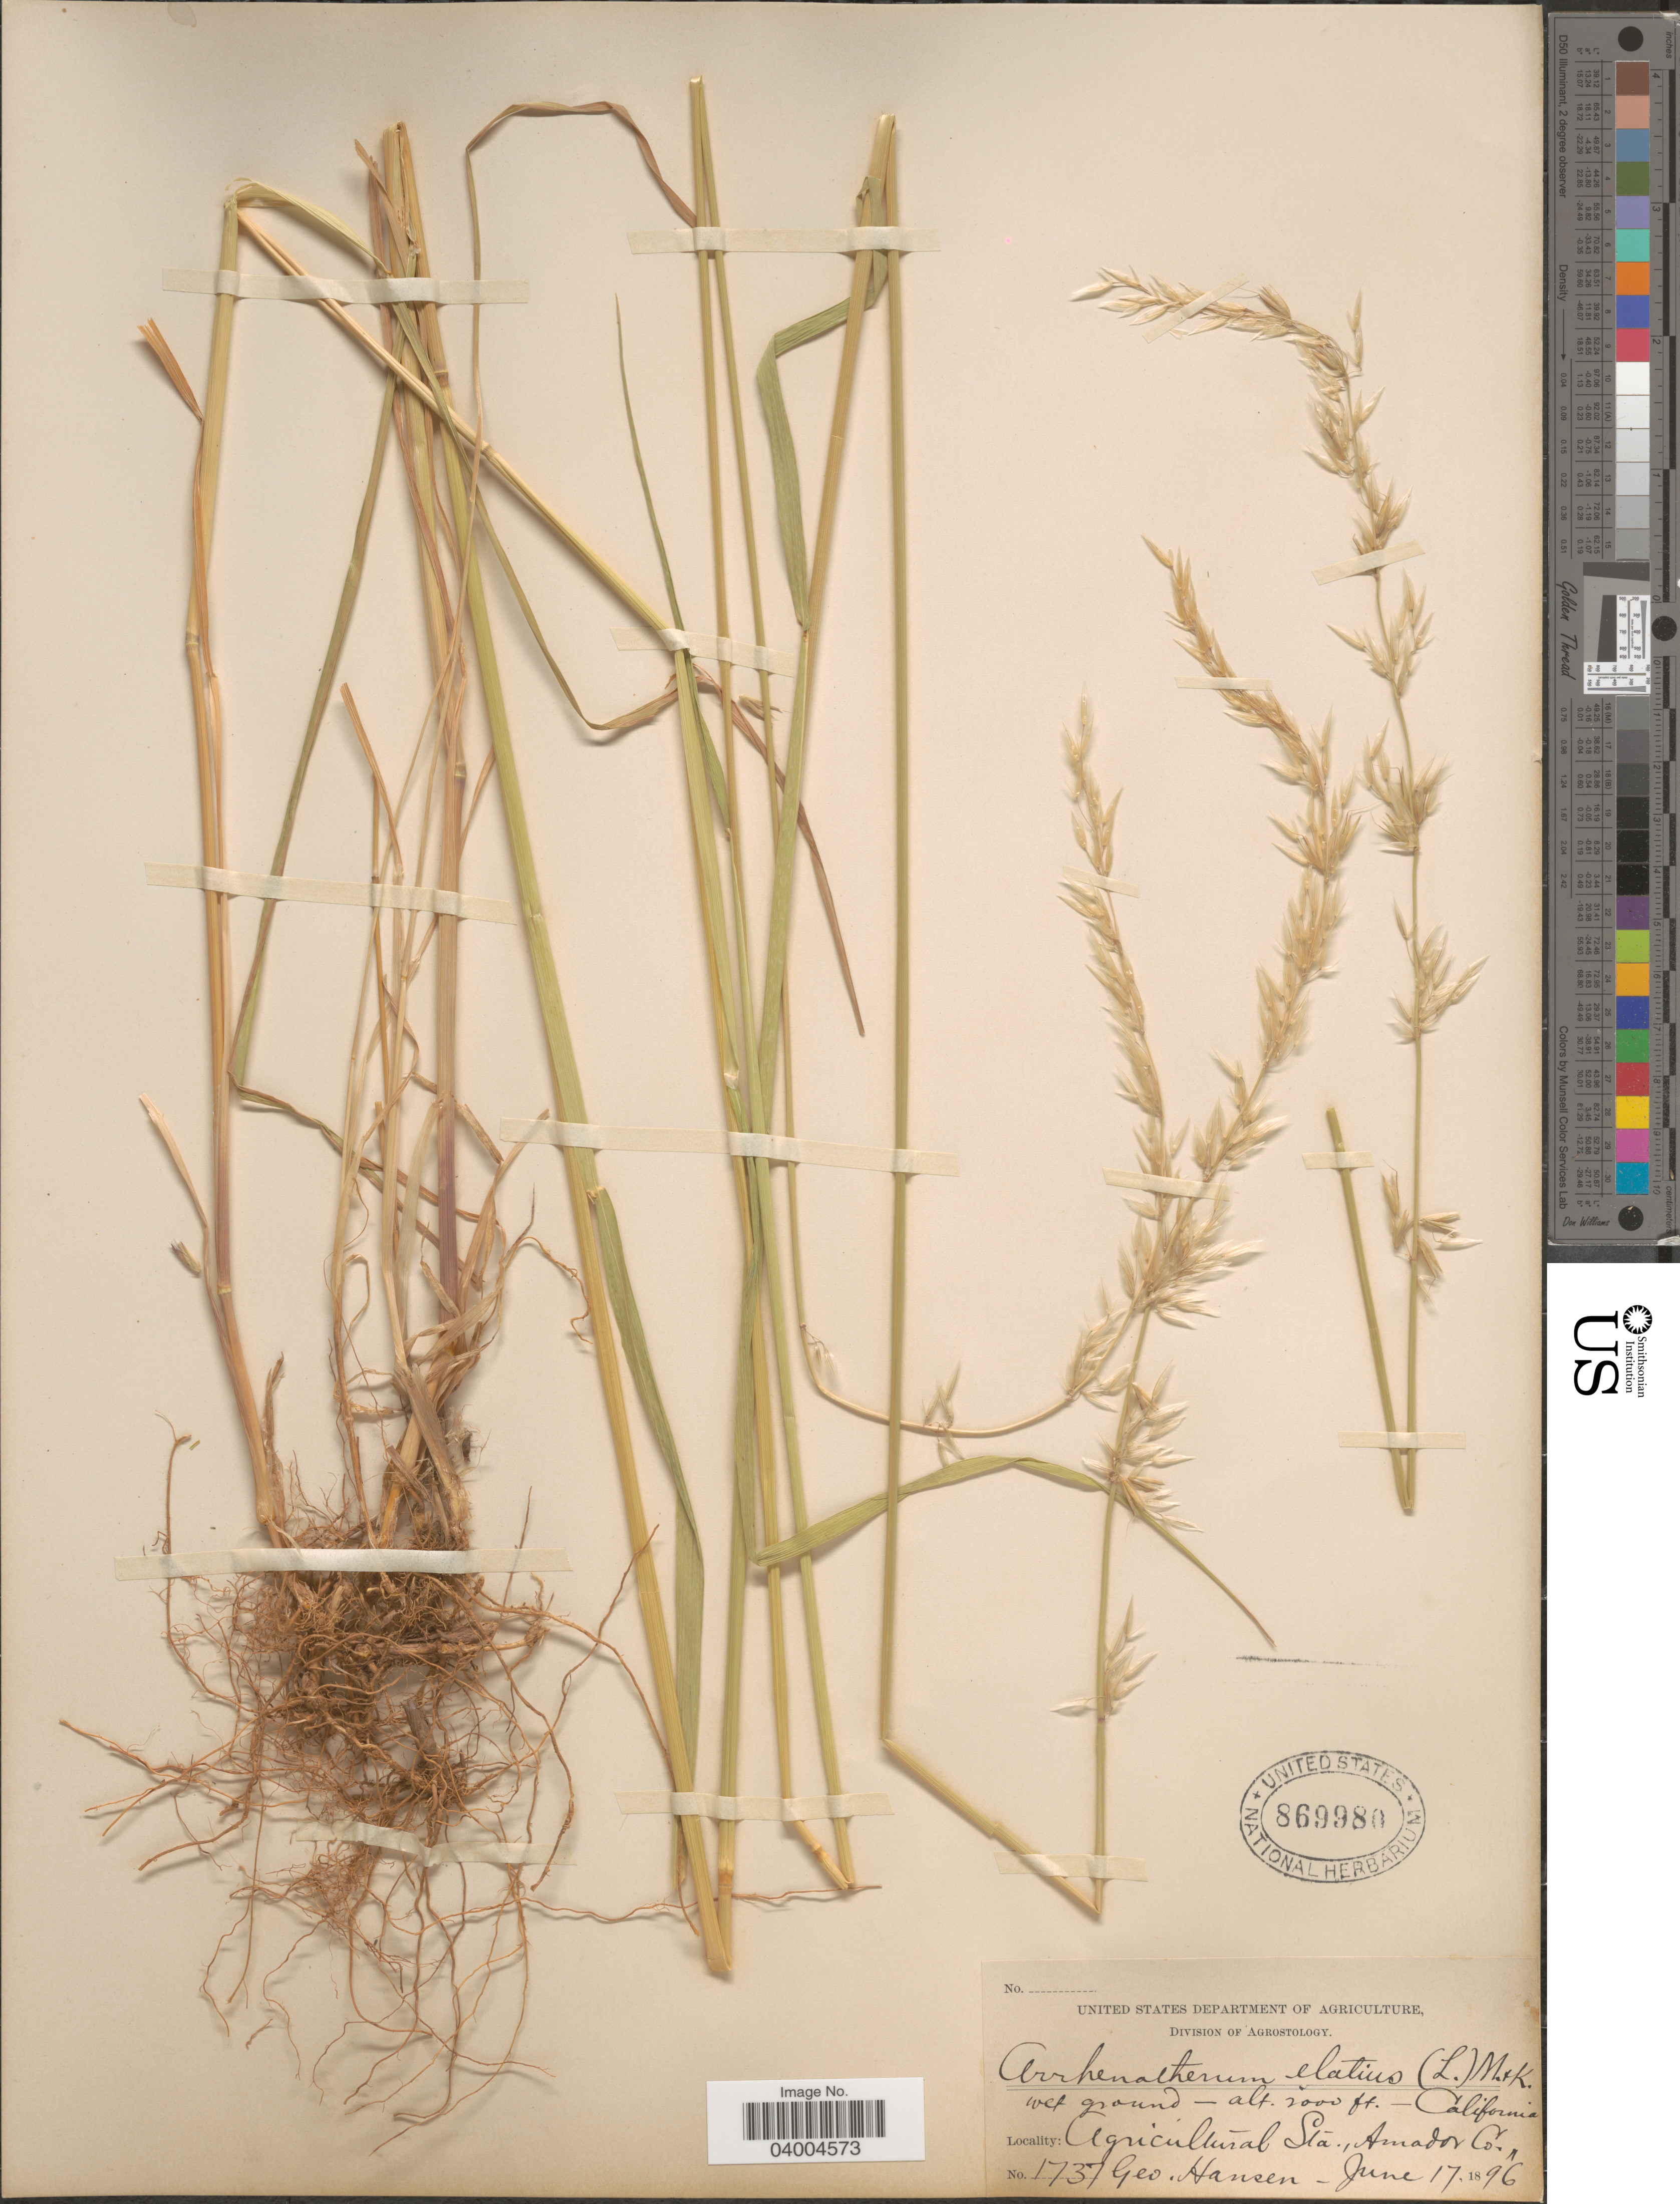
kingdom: Plantae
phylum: Tracheophyta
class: Liliopsida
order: Poales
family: Poaceae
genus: Arrhenatherum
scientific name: Arrhenatherum elatius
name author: (L.) J. Presl & C. Presl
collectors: G. Hansen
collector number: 1737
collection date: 1896-06-17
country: United States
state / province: California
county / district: Amador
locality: Agricultural Sta., Amador Co.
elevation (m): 610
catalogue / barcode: US 869980